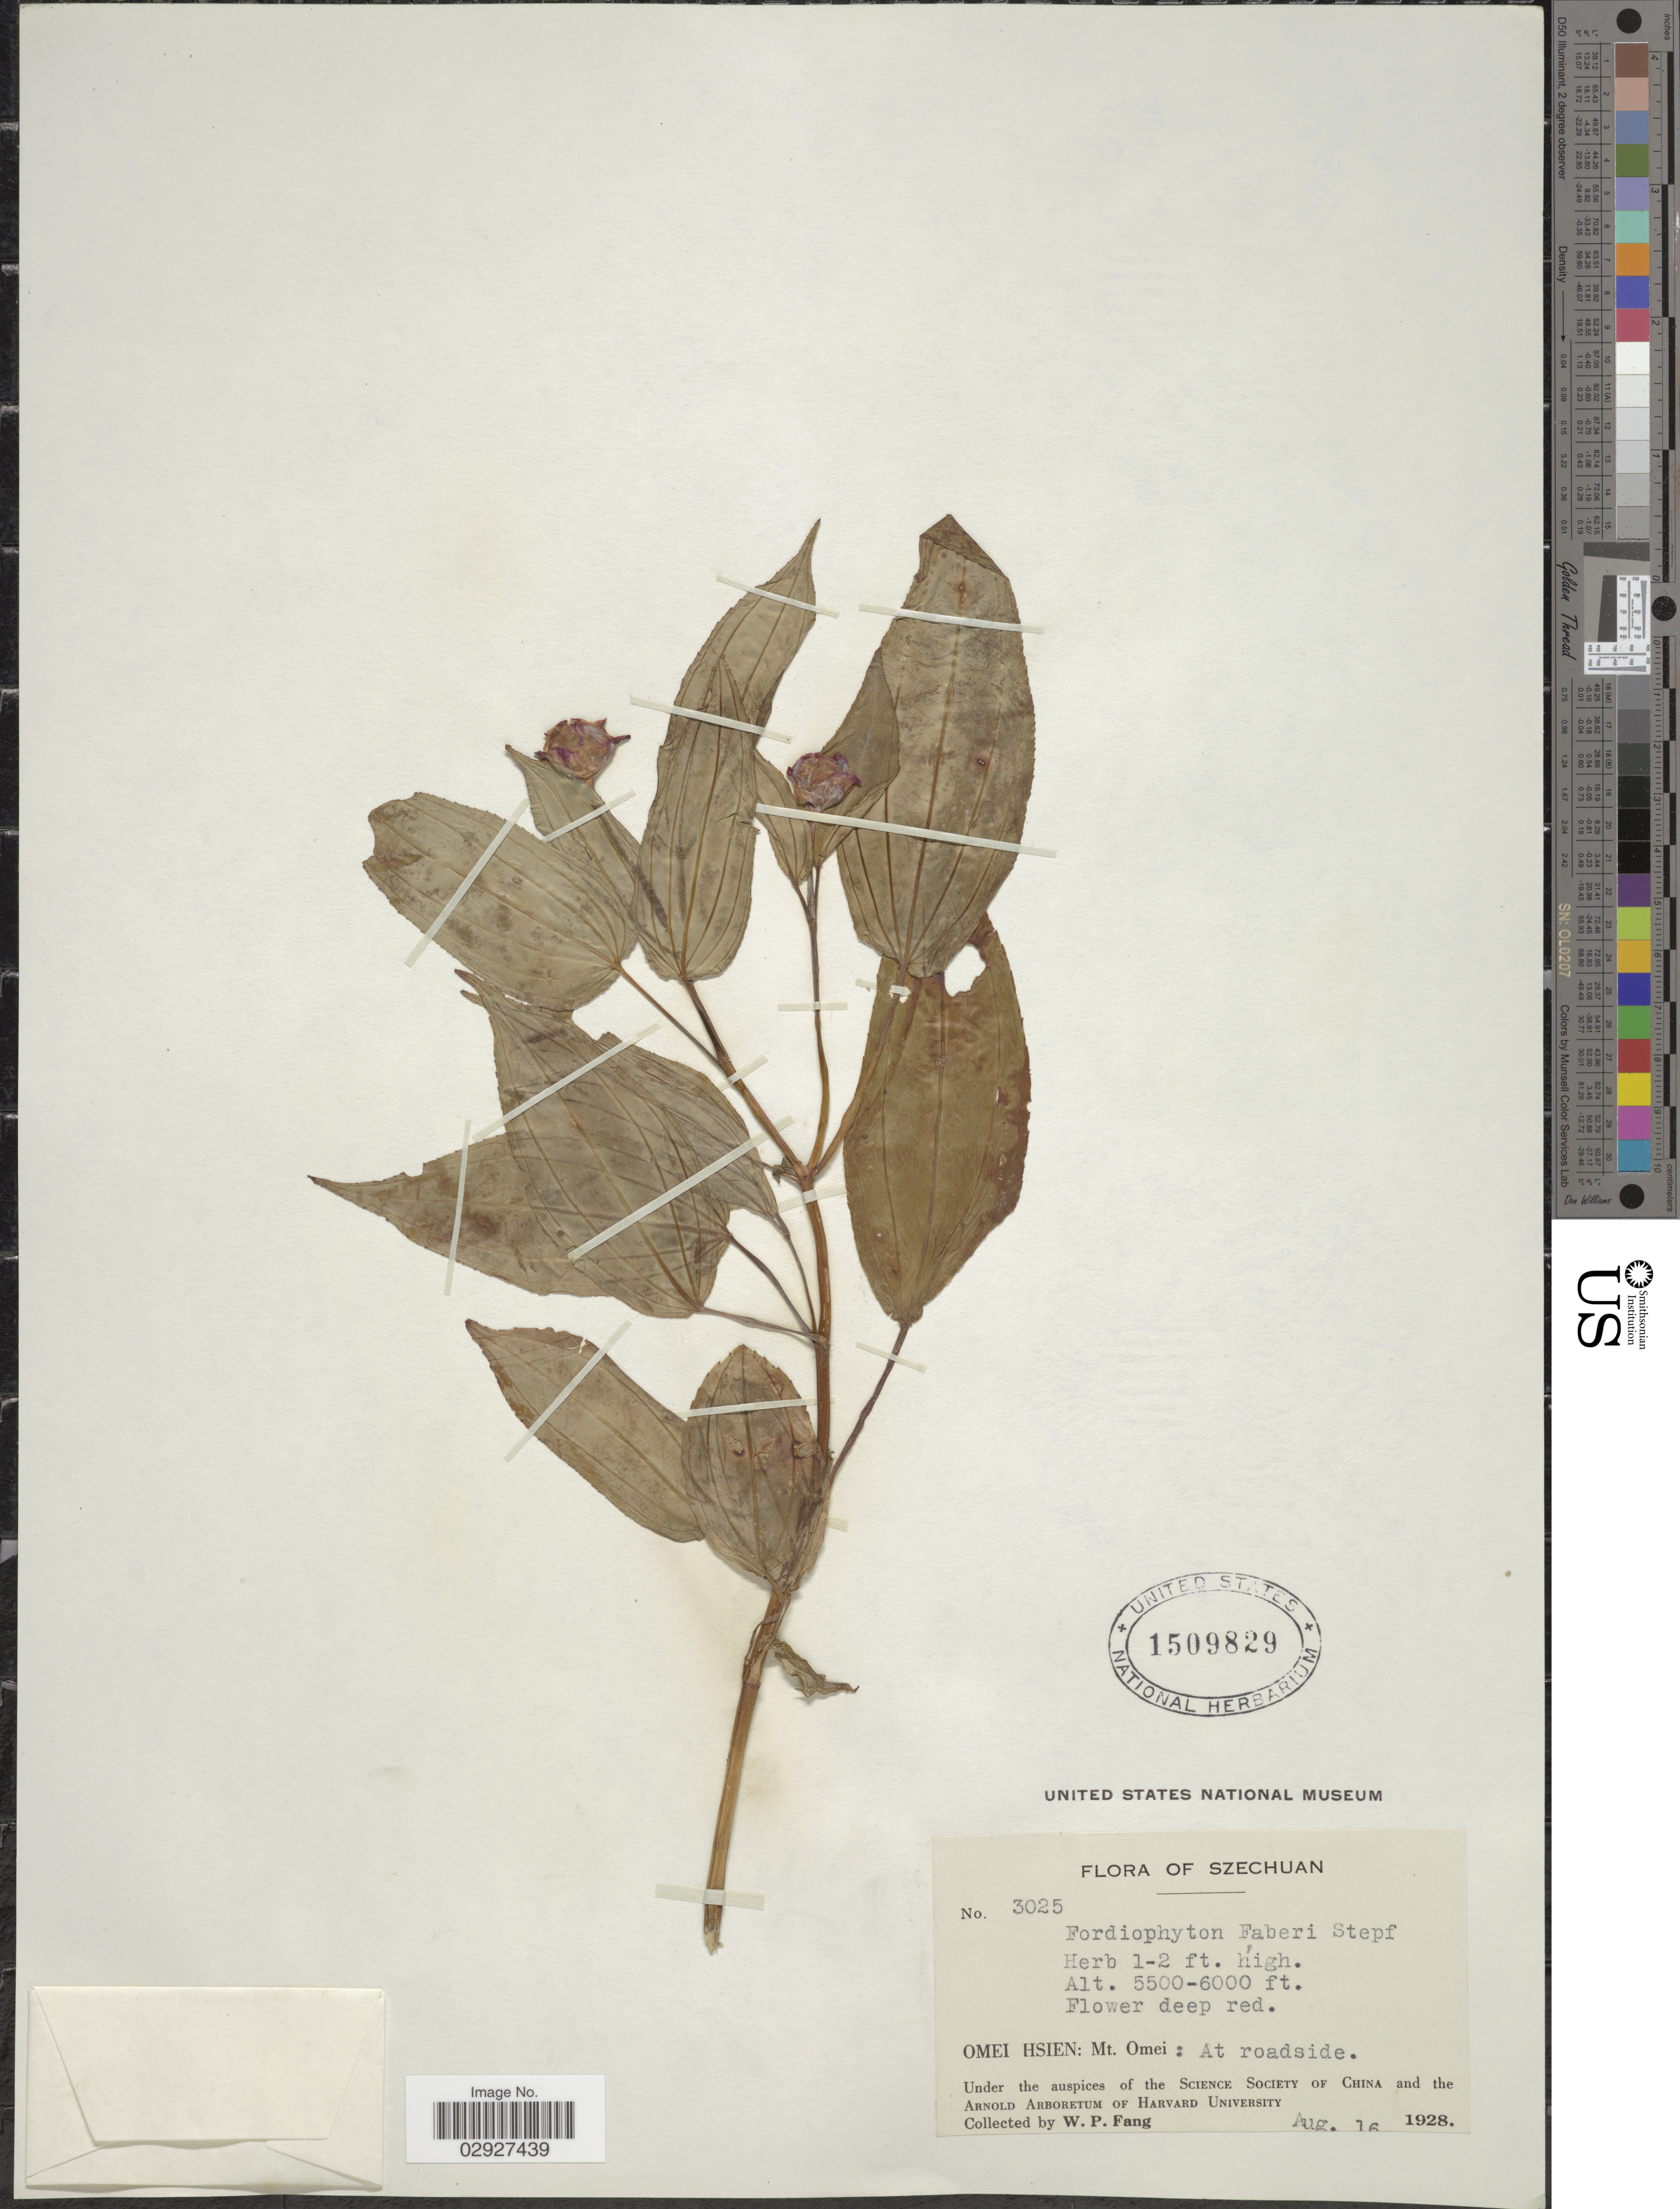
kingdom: Plantae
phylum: Tracheophyta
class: Magnoliopsida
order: Myrtales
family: Melastomataceae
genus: Fordiophyton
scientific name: Fordiophyton faberi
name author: Stapf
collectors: W. P. Fang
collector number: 3025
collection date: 1928-08-16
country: China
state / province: Sichuan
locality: Szechuan, Omei Hsien: Mt. Omei: At roadside.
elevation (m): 1676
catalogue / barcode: US 1509829